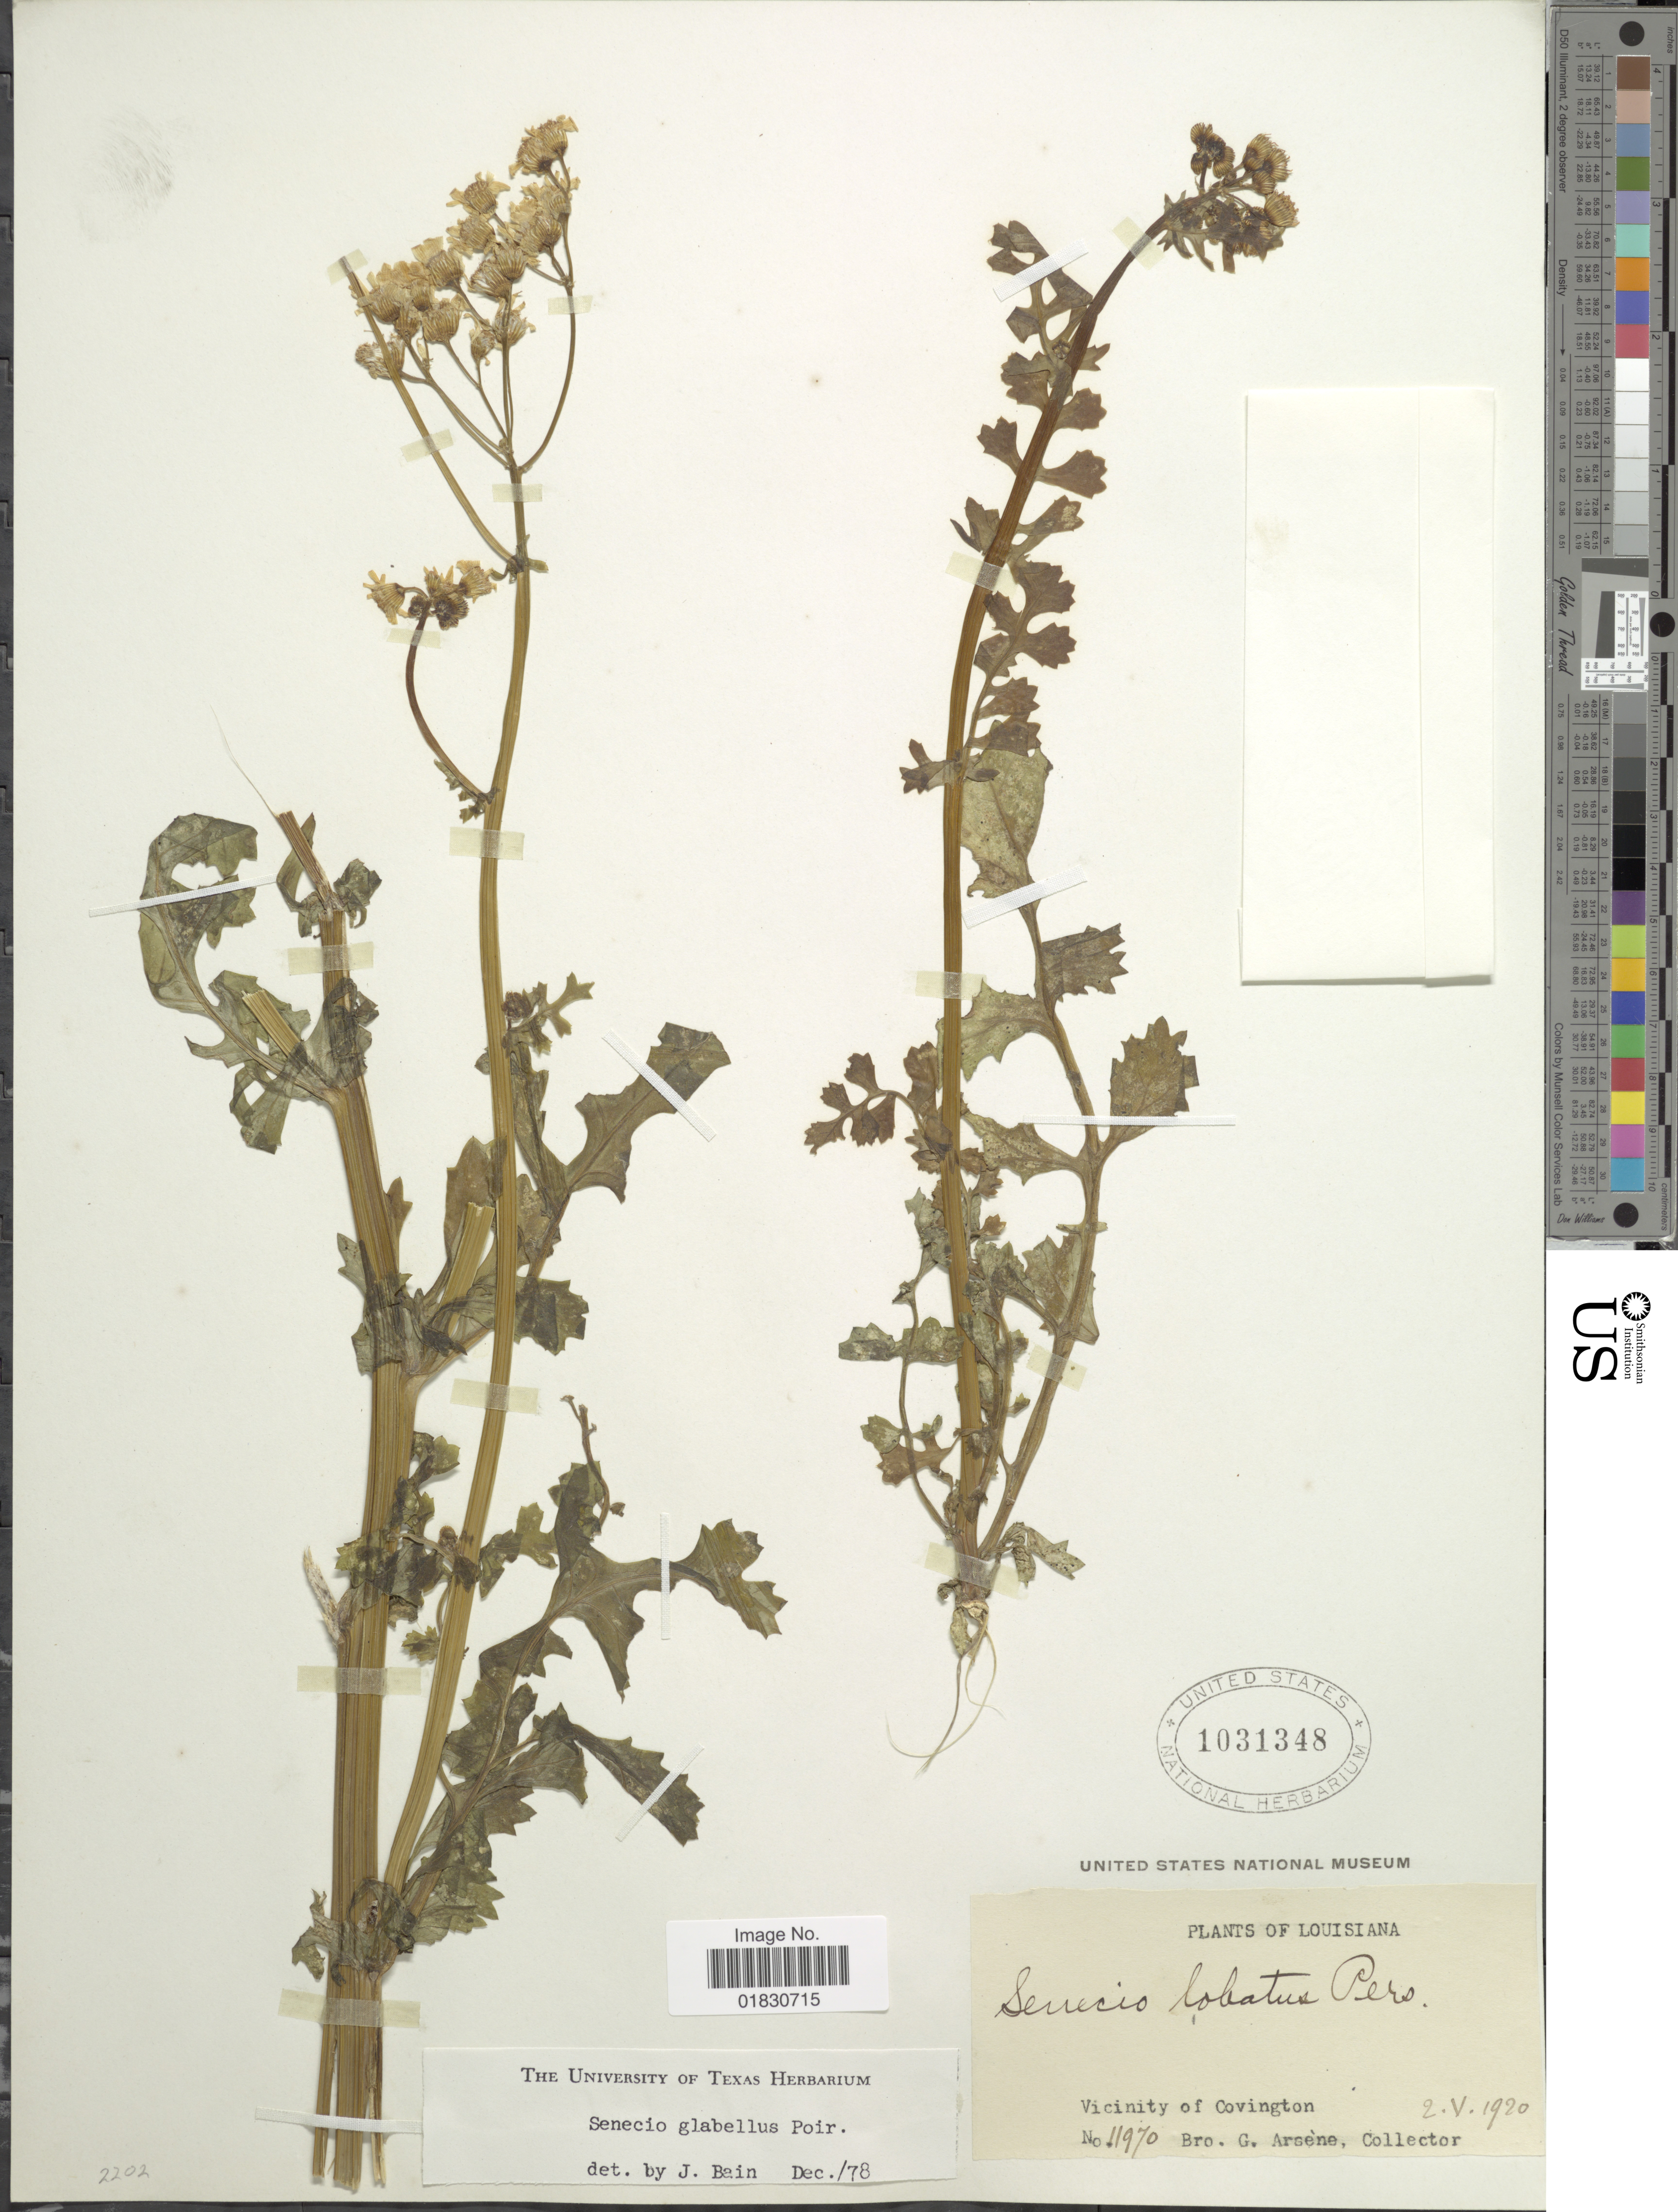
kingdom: Plantae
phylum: Tracheophyta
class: Magnoliopsida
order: Asterales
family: Asteraceae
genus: Packera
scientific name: Packera glabella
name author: (Poir.) C. Jeffrey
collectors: Bro. G. Arsène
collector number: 11970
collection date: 1920-05-02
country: United States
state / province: Louisiana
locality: Vicinity of Covington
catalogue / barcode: US 1031348